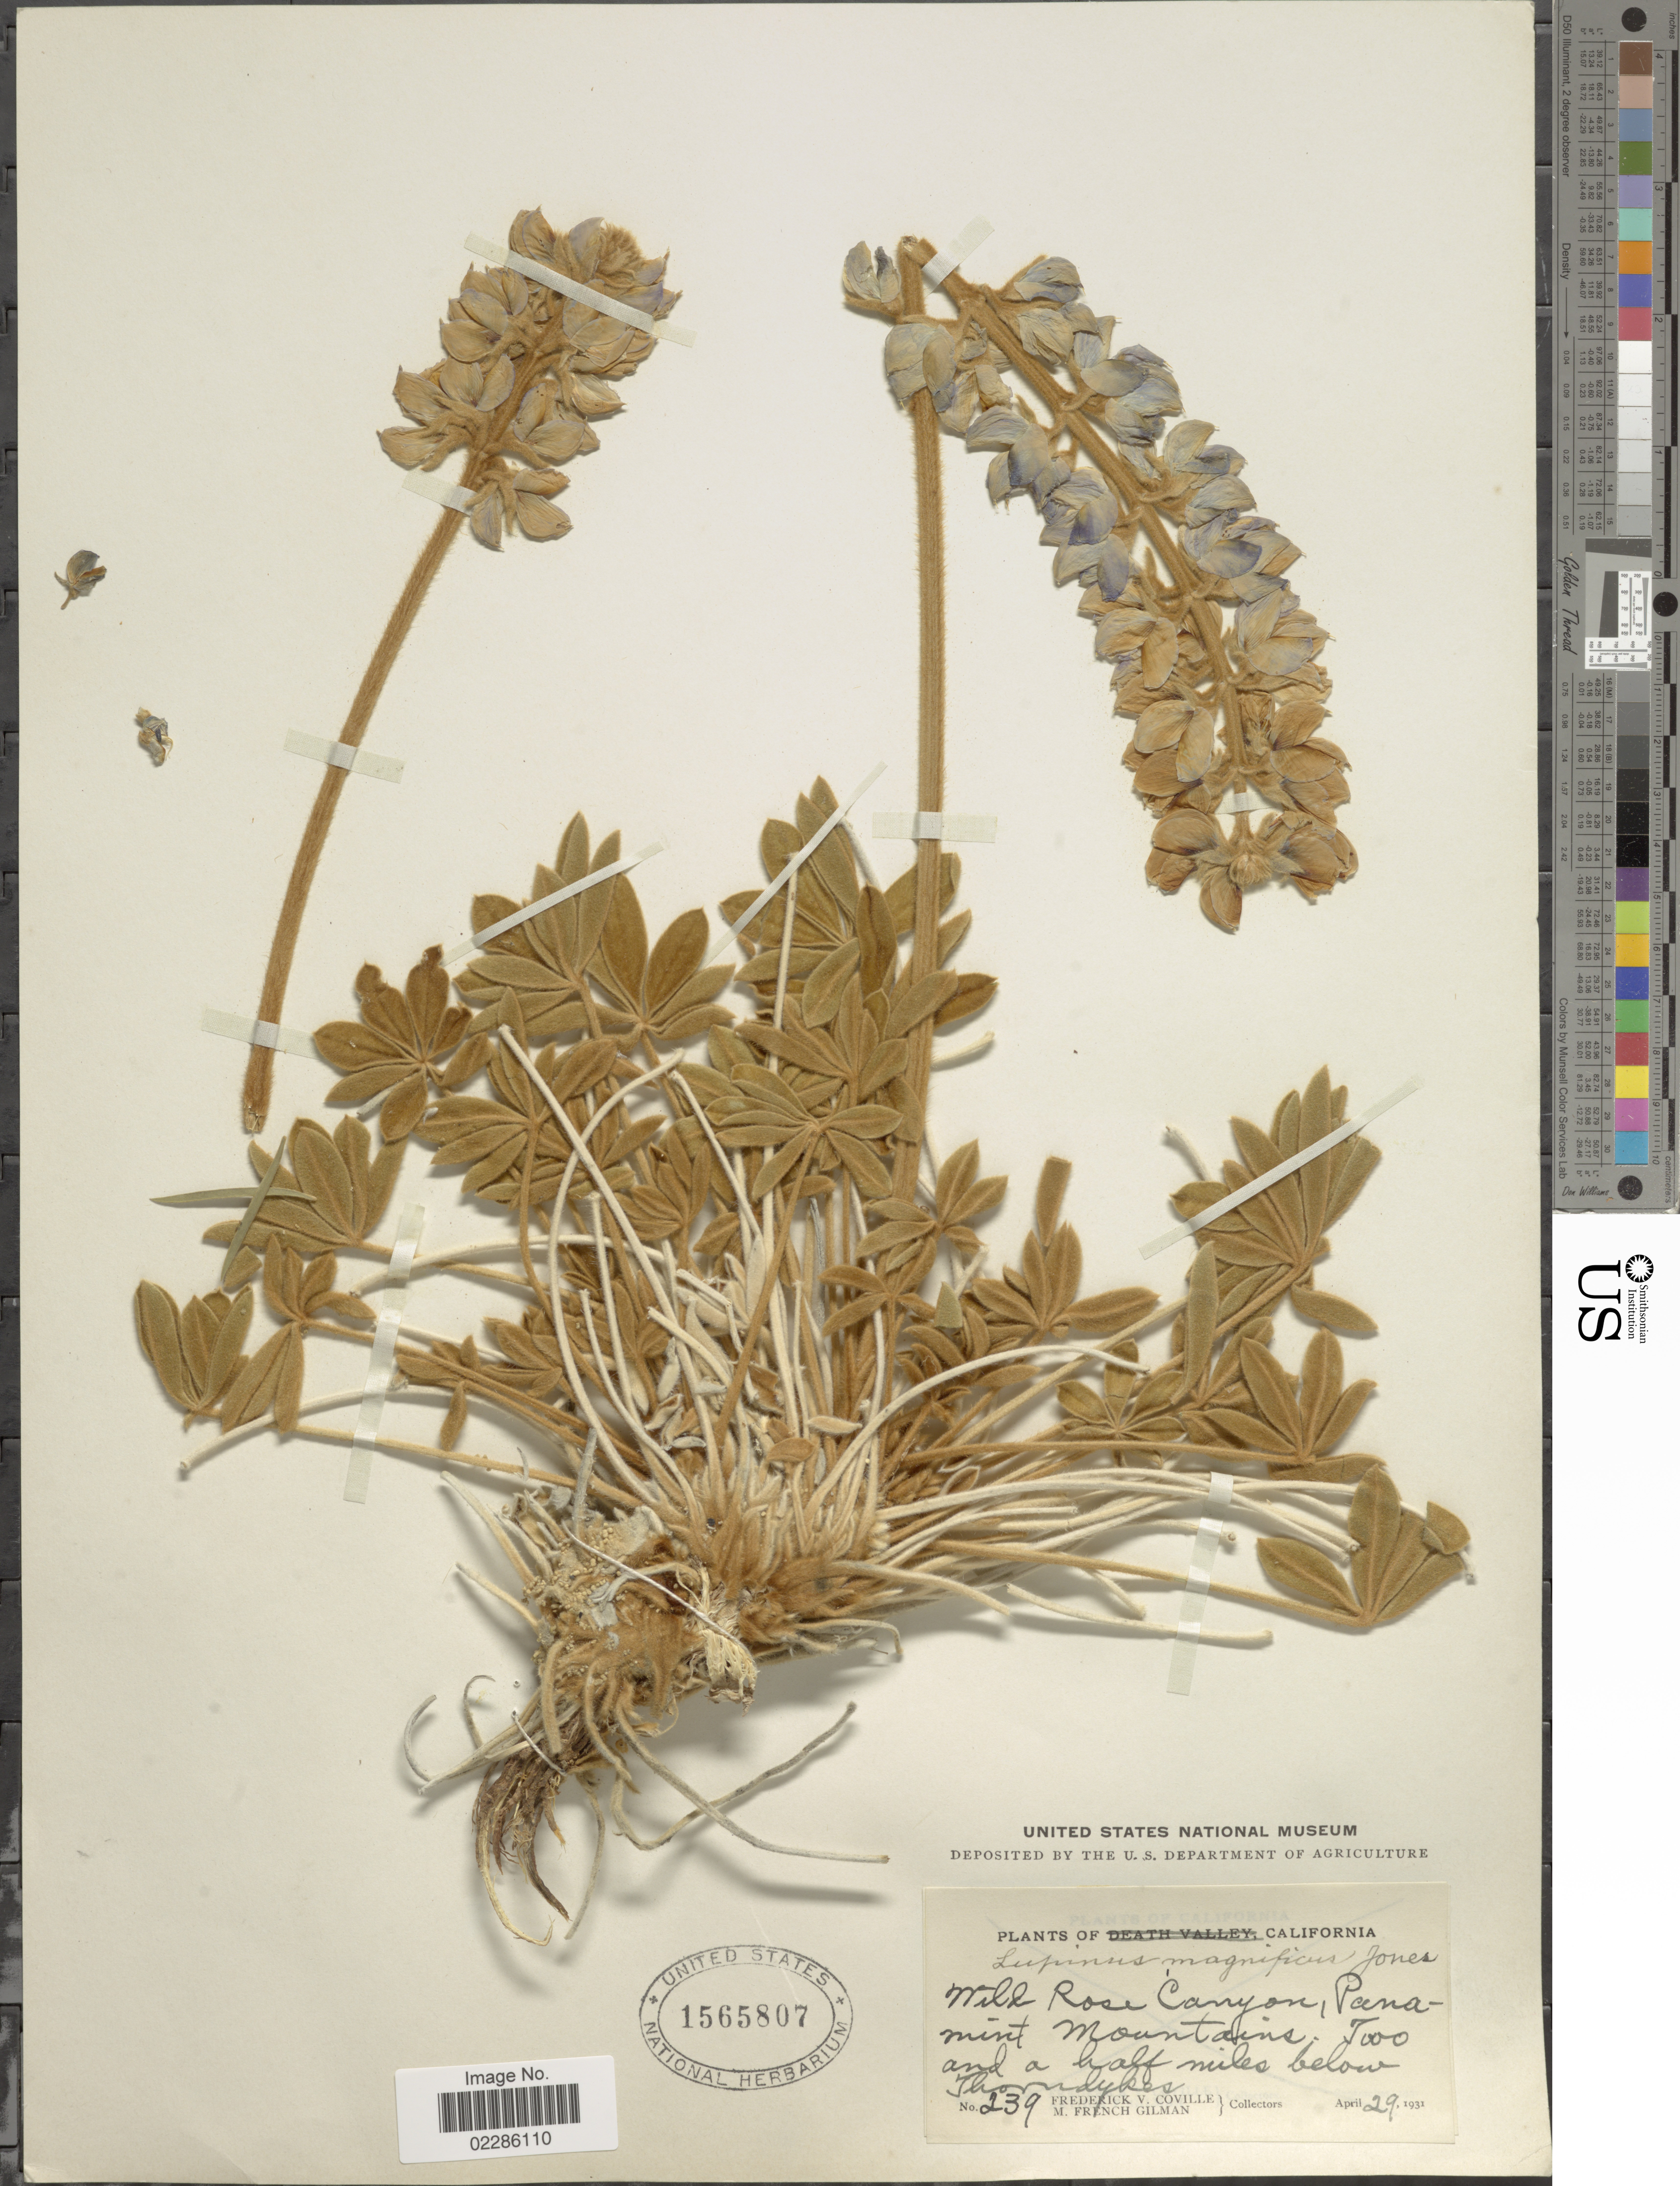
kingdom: Plantae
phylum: Tracheophyta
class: Magnoliopsida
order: Fabales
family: Fabaceae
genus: Lupinus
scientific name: Lupinus magnificus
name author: M.E. Jones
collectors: F. V. Coville & M. F. Gilman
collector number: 239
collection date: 1931-04-29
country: United States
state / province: California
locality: Will Rose Canyon, Panamint Mountains 3000 and a half miles below Thorndykes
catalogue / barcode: US 1565807